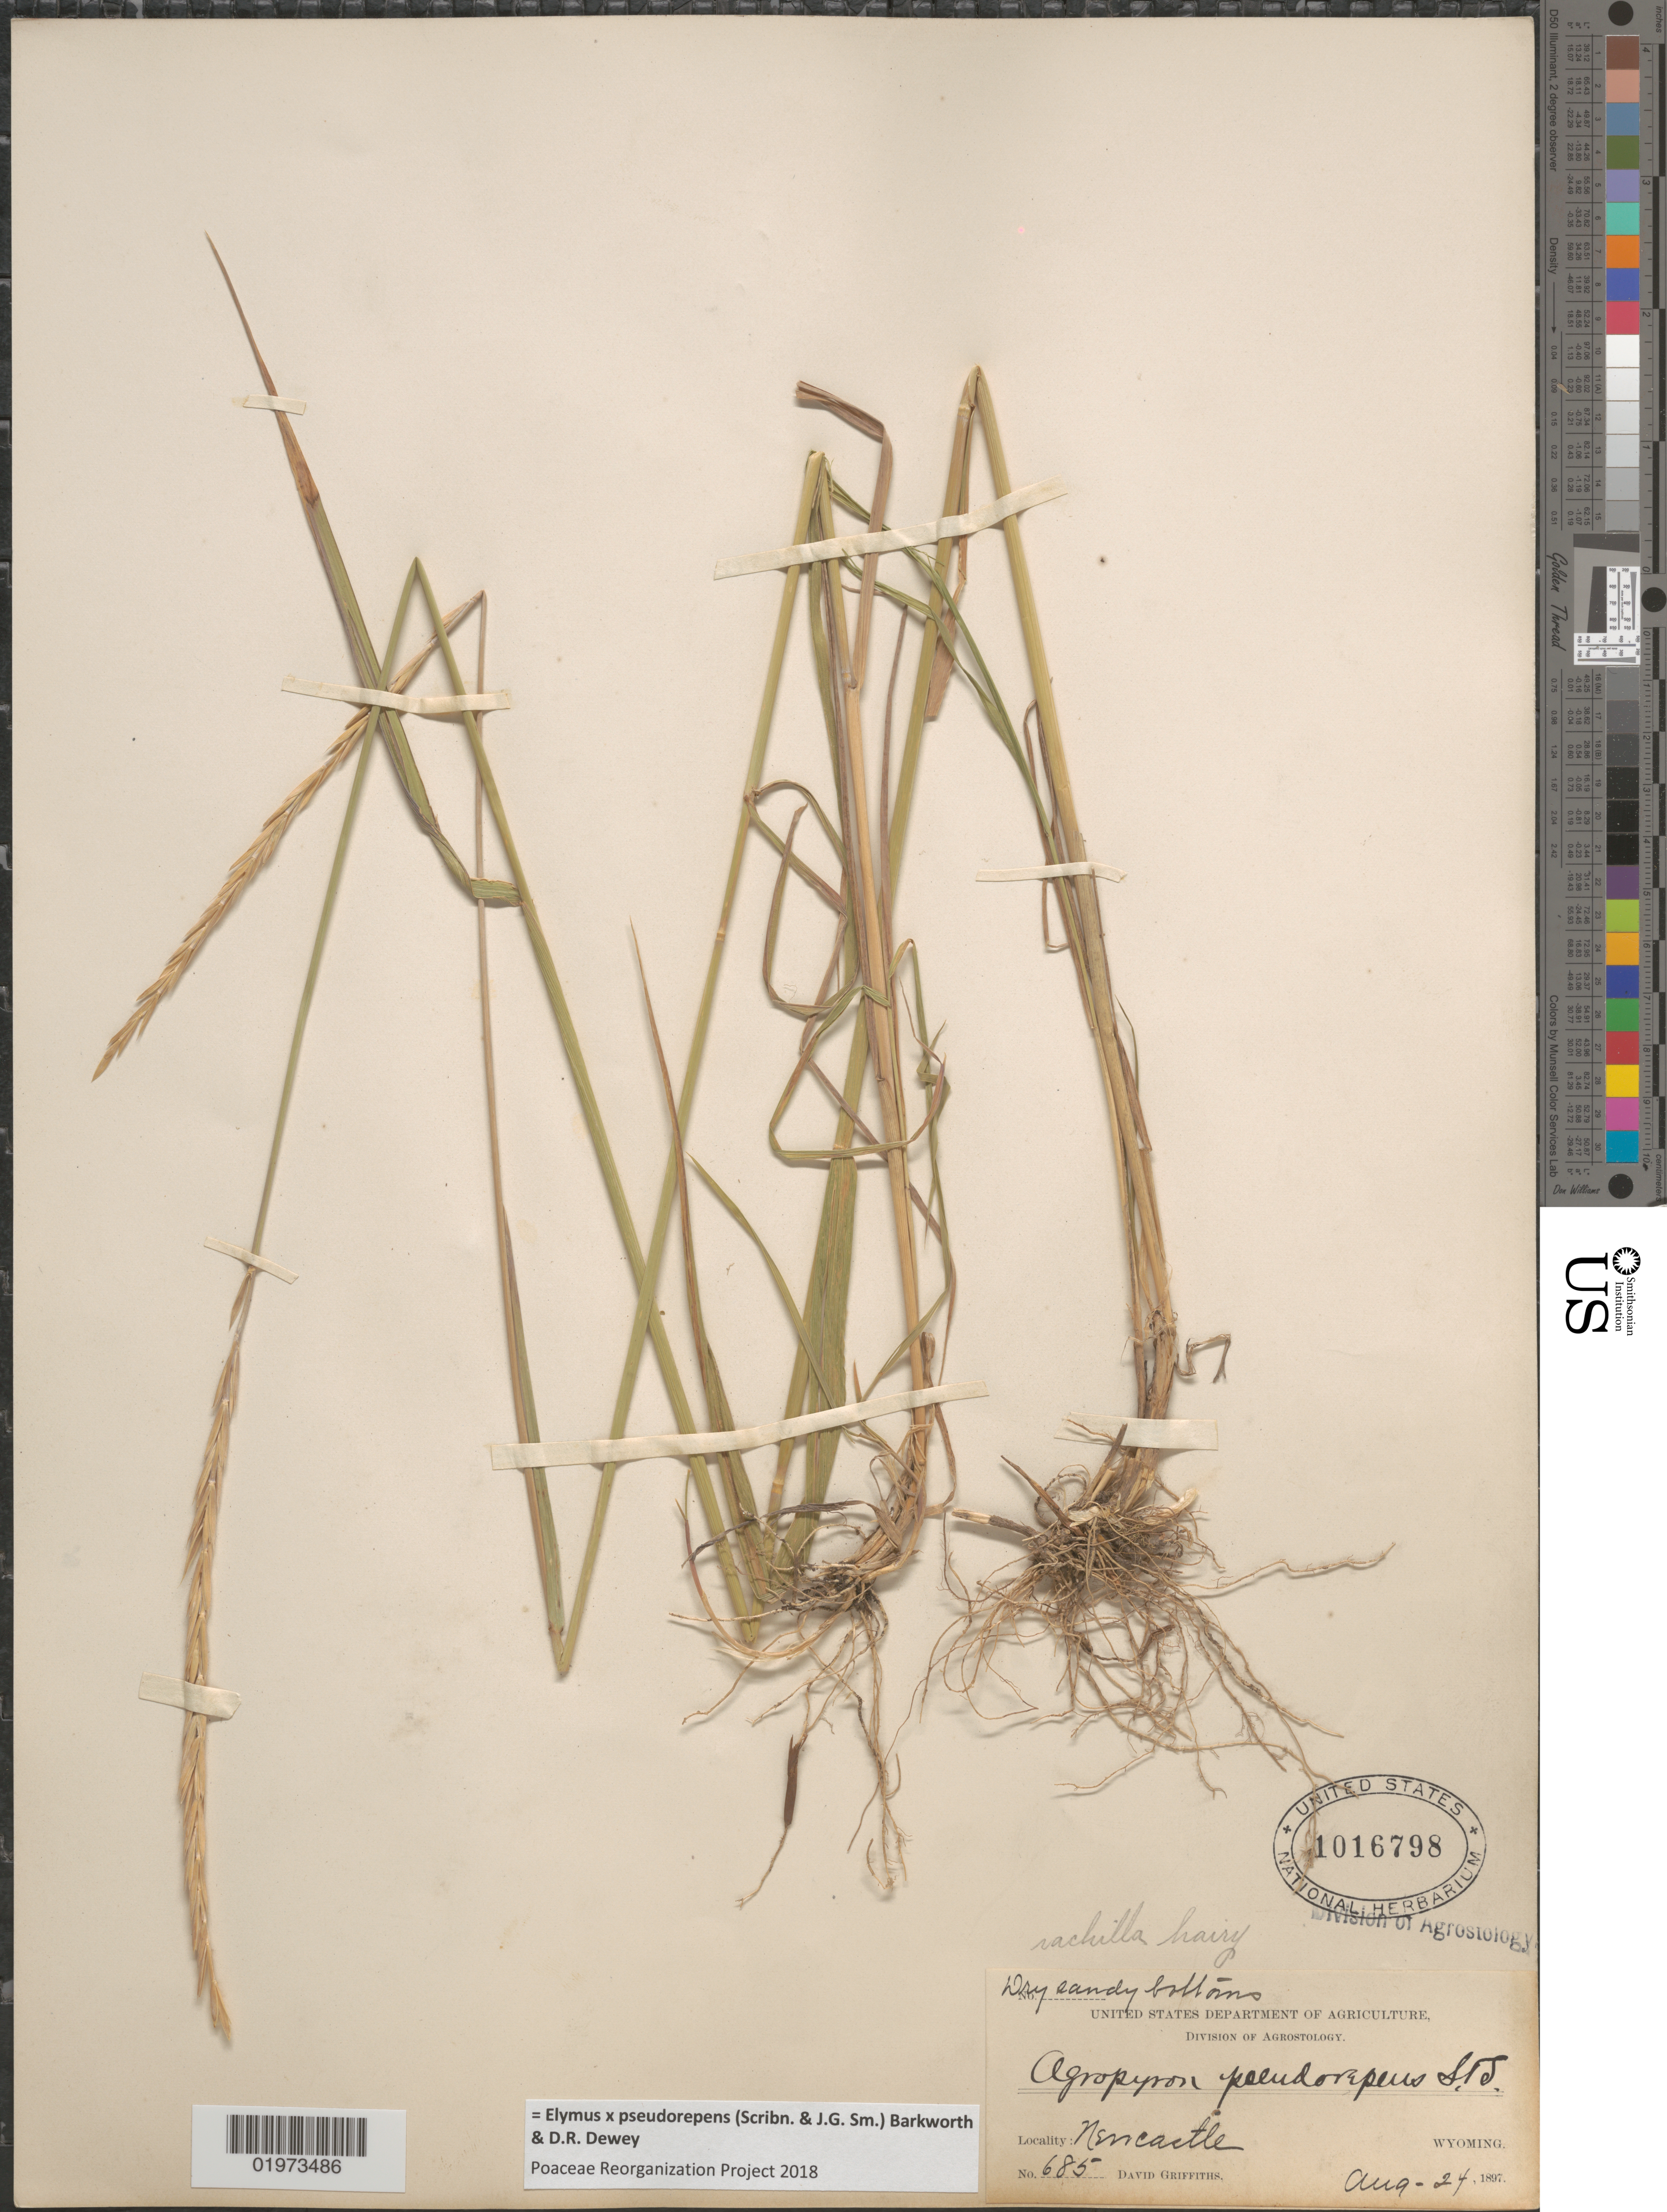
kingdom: Plantae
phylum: Tracheophyta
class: Liliopsida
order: Poales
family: Poaceae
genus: Elymus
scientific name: Elymus x pseudorepens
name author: (Scribn. & J.G. Sm.) Barkworth & Dewey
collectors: D. Griffiths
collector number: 685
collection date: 1897-08-24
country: United States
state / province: Wyoming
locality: Newcastle.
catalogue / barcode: US 1016798